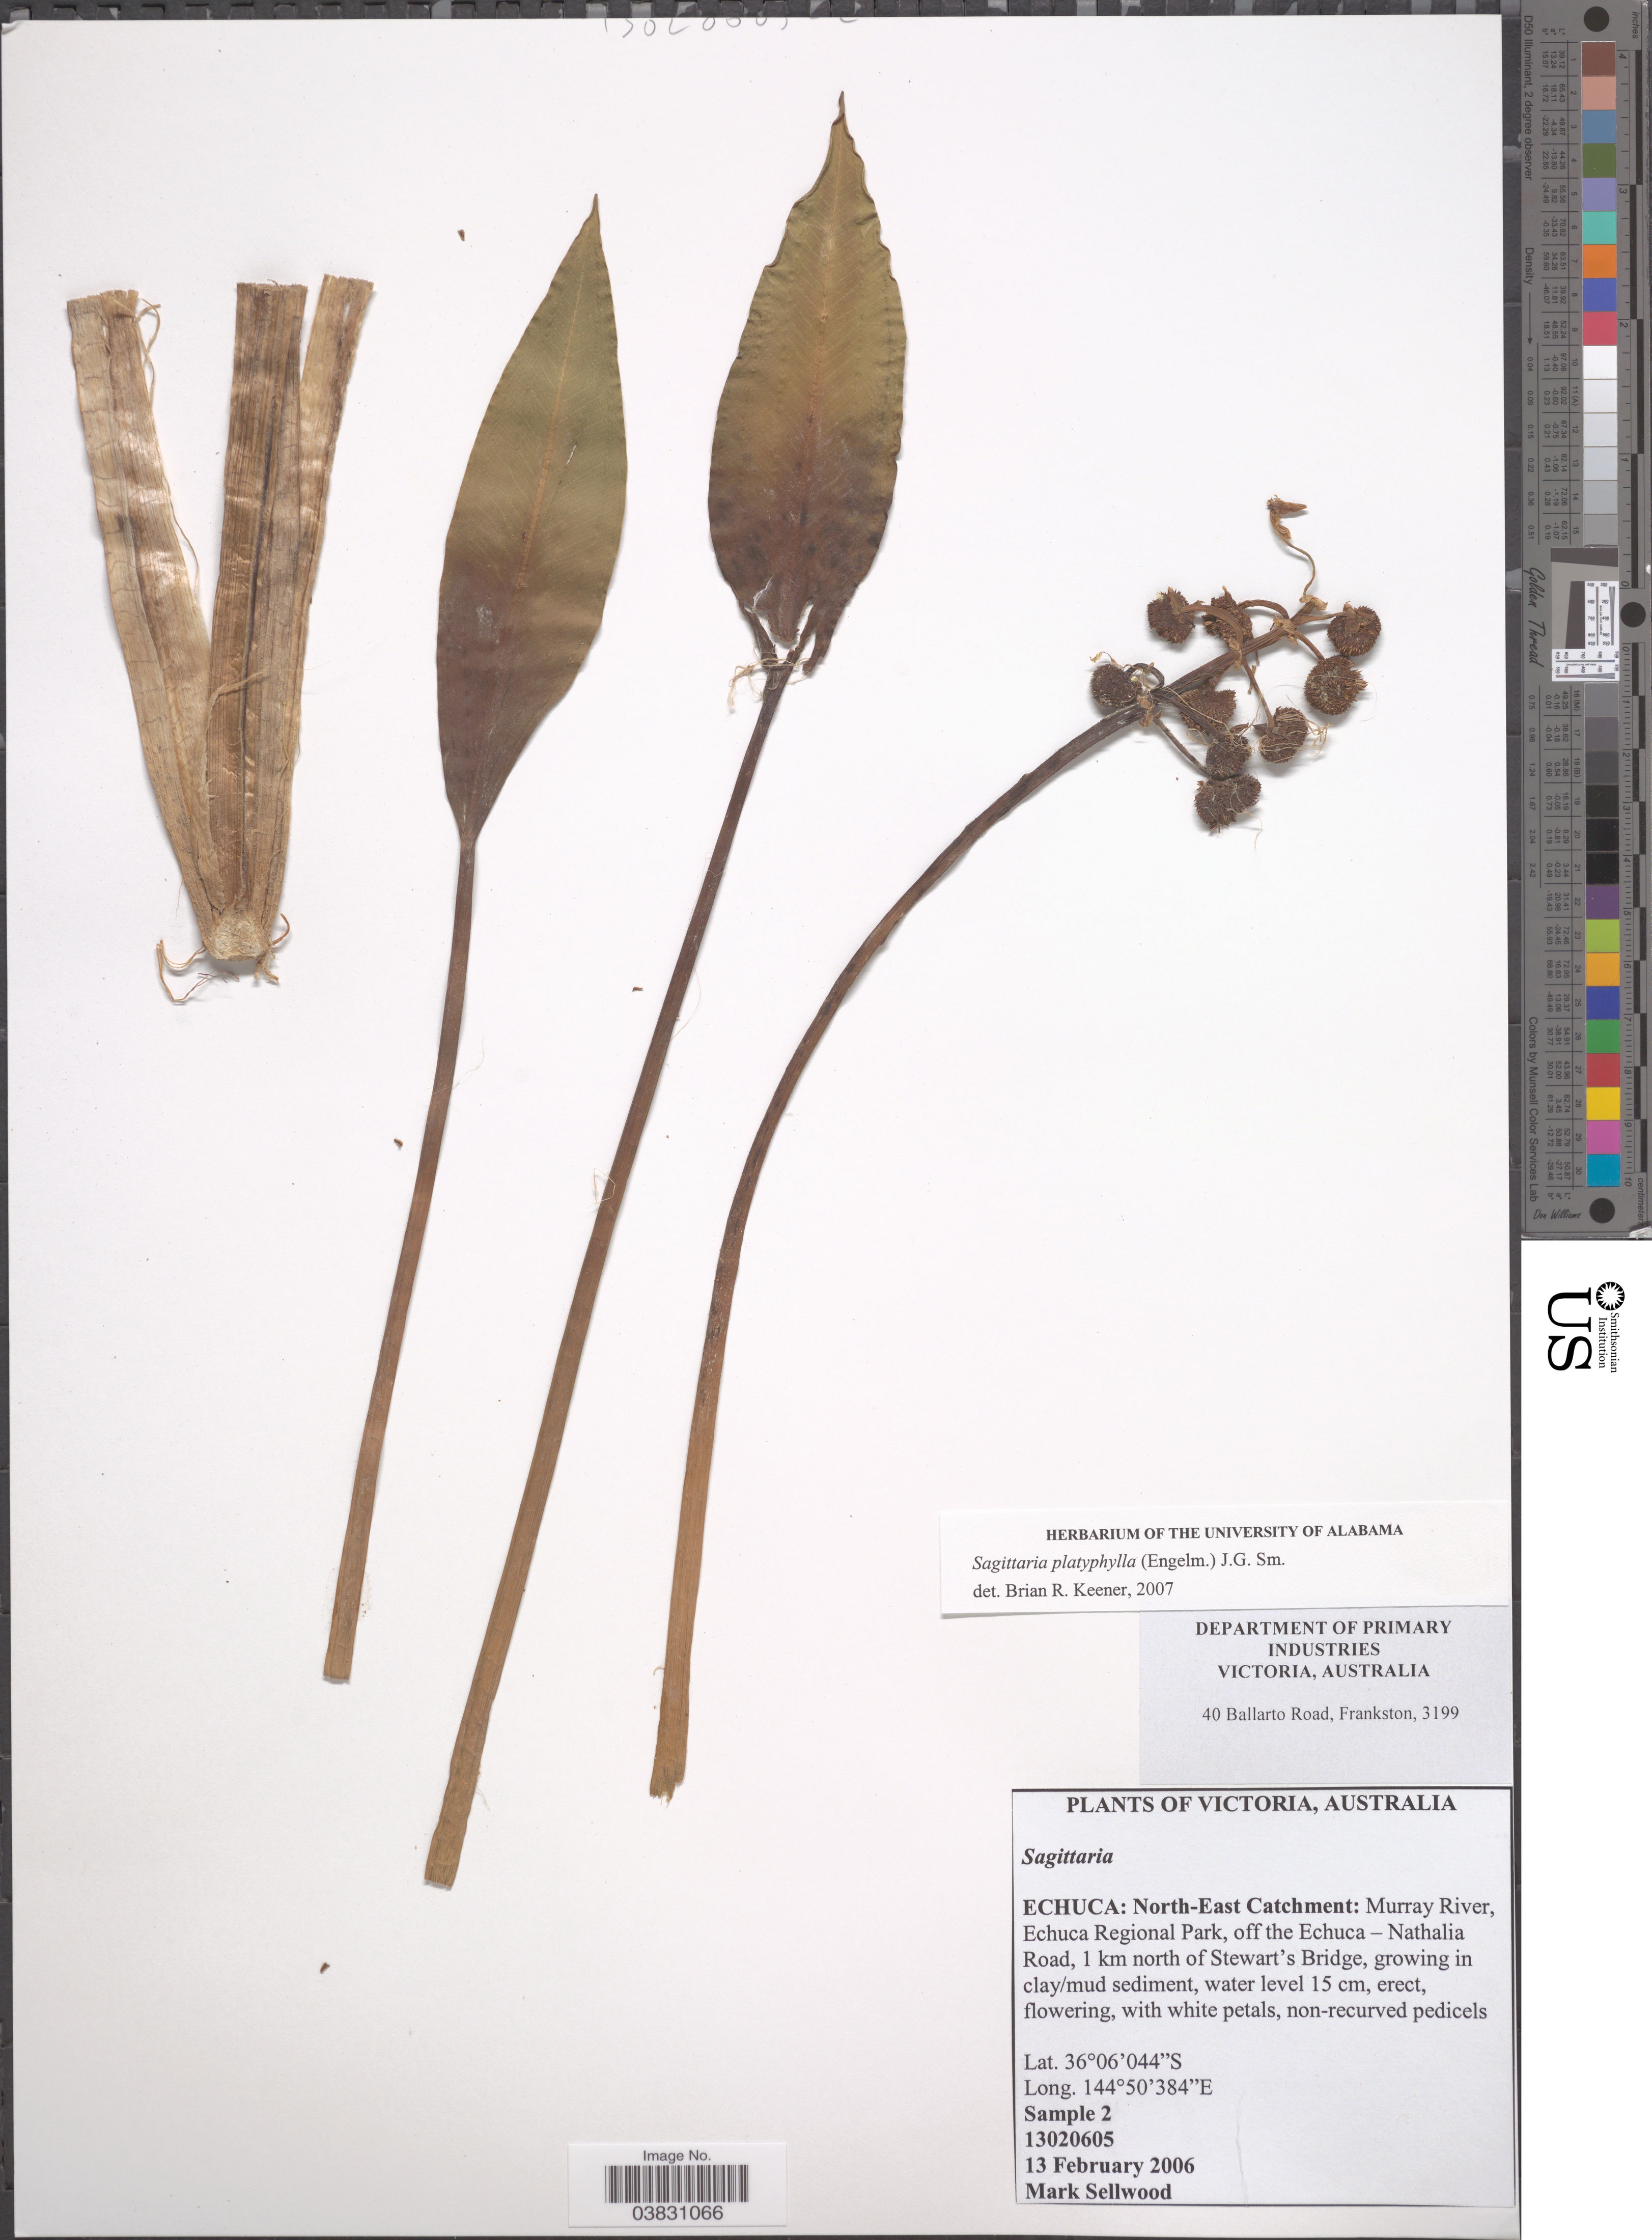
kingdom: Plantae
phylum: Tracheophyta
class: Liliopsida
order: Alismatales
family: Alismataceae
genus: Sagittaria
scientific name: Sagittaria platyphylla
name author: (Englem.) J.G. Sm.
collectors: M. Sellwood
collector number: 13020605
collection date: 2006-02-13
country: Australia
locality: Victoria. Echuca: North-East Catchment: Murray River, Echuca Regional Park, off the Echuca-Nathalia Road, 1 km north of Stewart's Bridge.